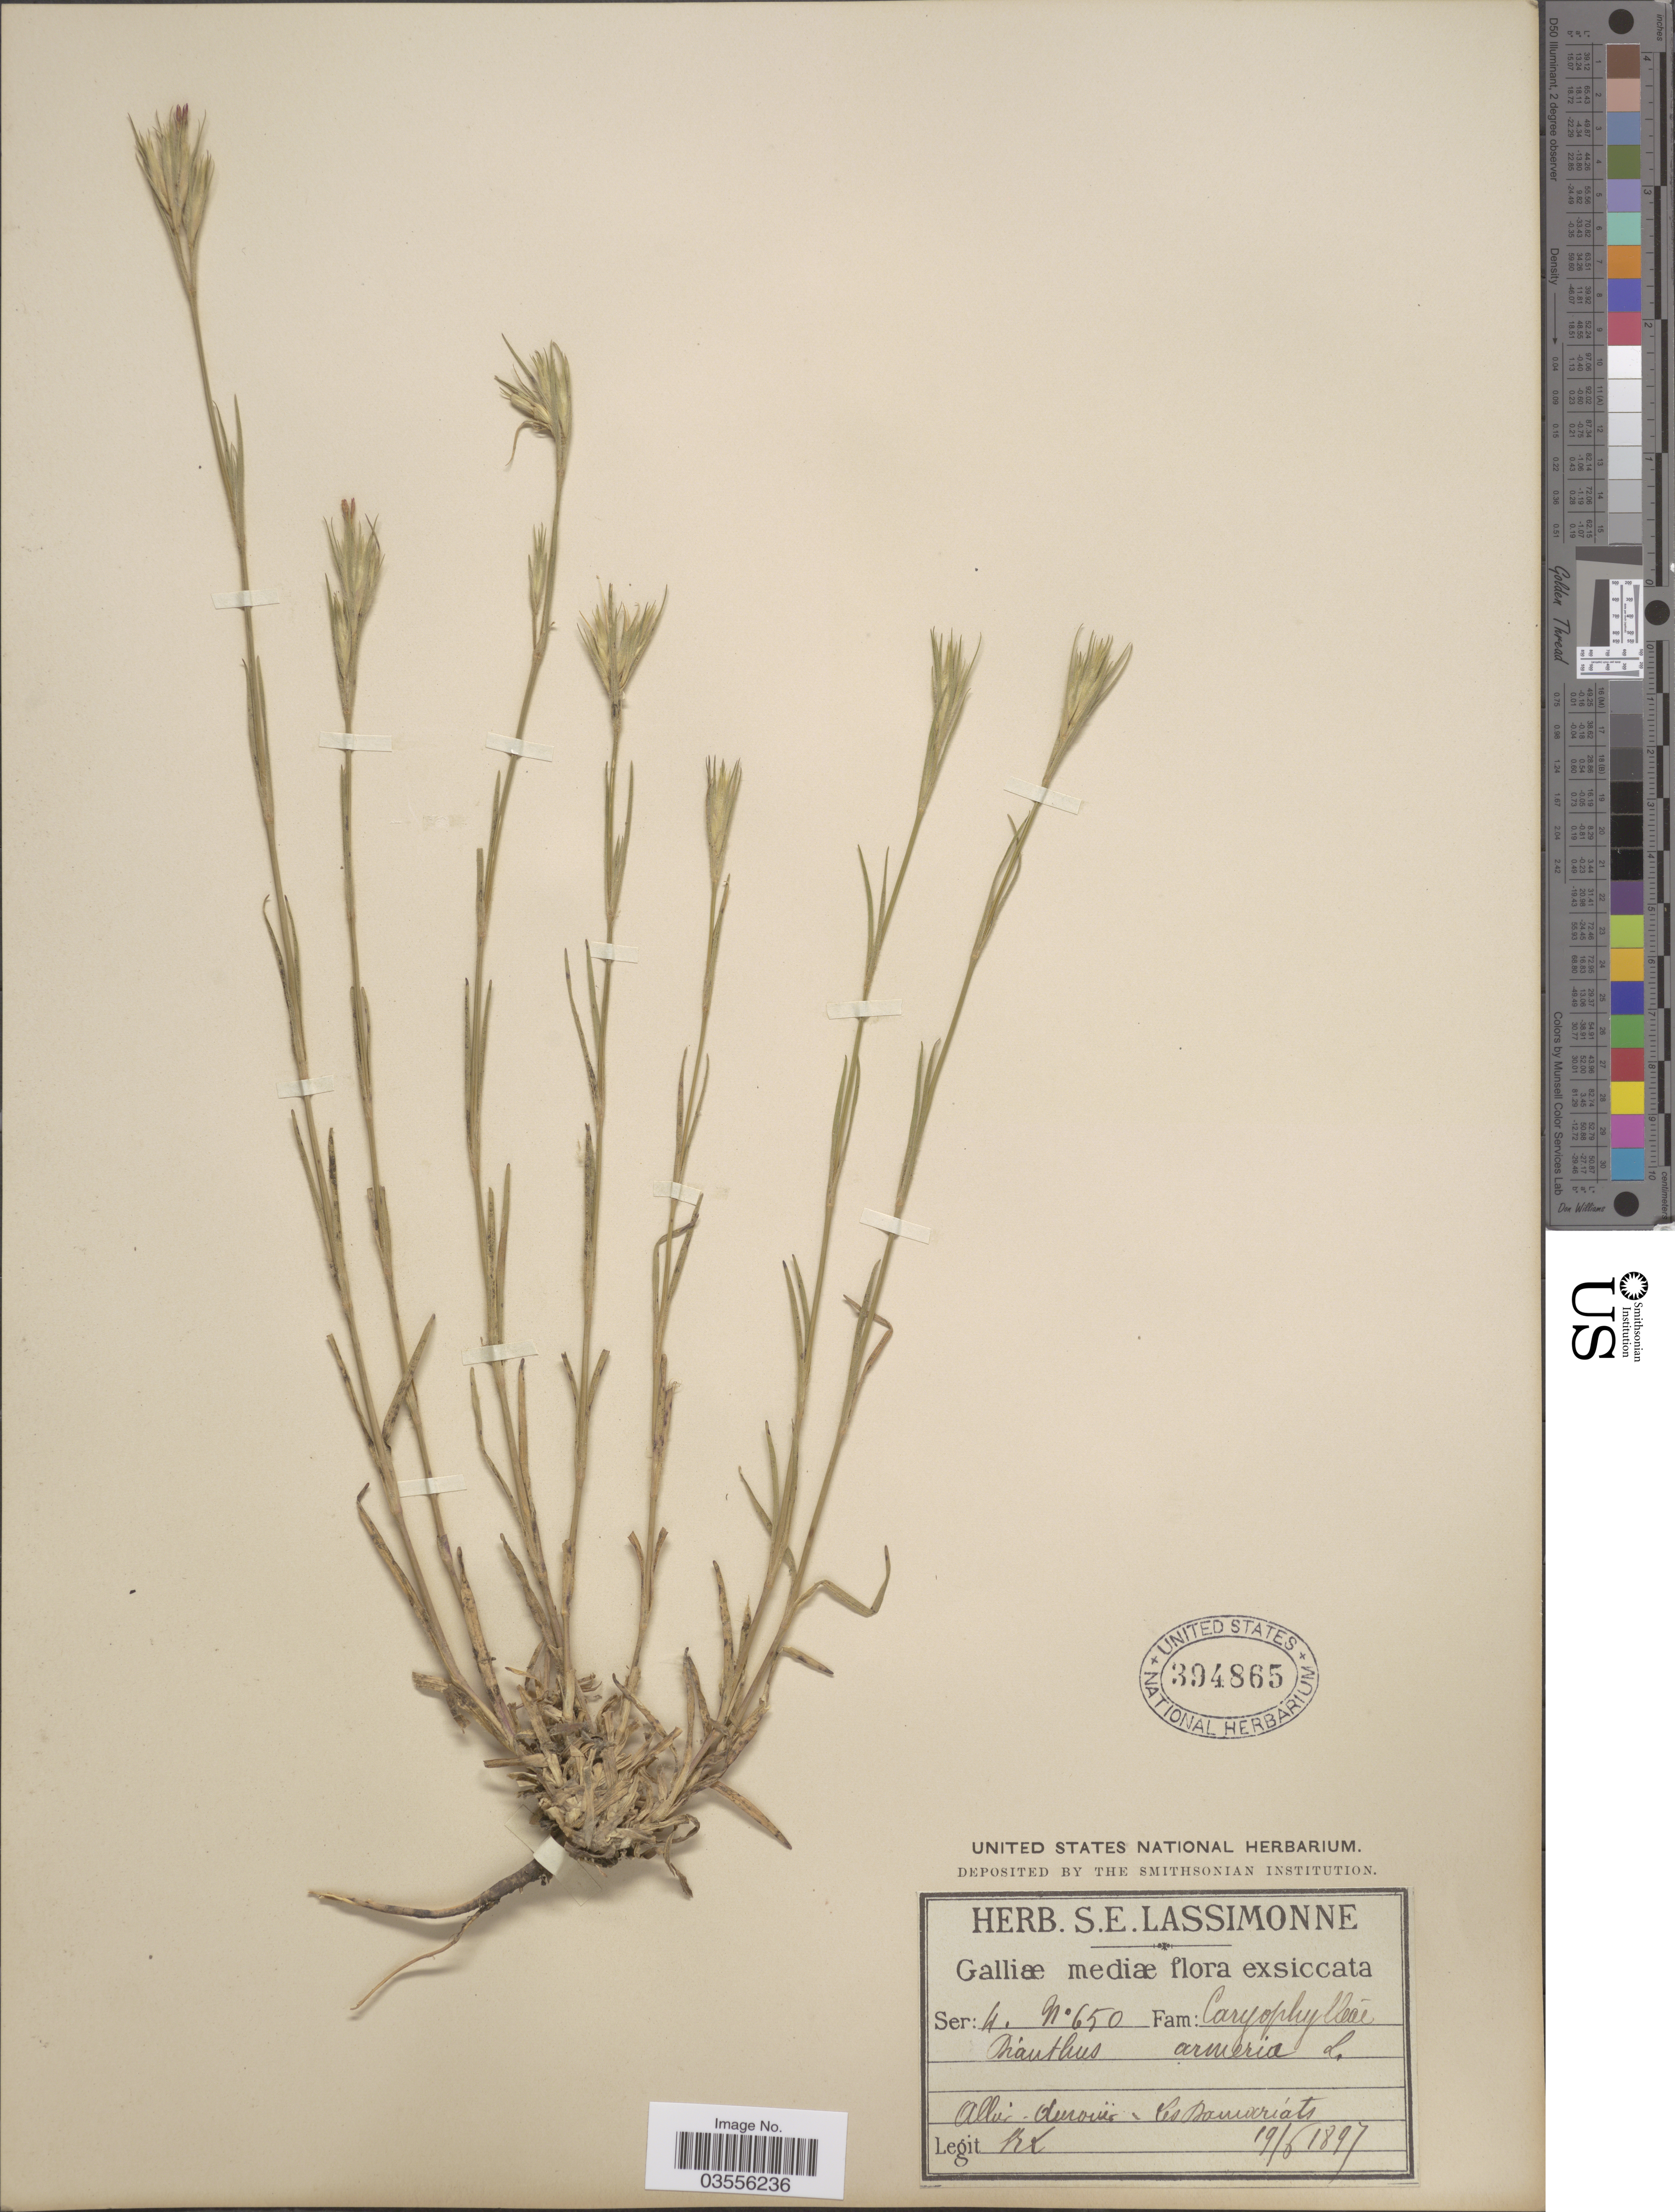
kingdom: Plantae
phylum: Tracheophyta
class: Magnoliopsida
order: Caryophyllales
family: Caryophyllaceae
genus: Dianthus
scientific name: Dianthus arenarius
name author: L.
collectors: S. Lassimonne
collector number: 650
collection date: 1897-06-19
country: France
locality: Galliæ mediæ. allier-Aurouër - Les Damariats.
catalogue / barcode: US 394865